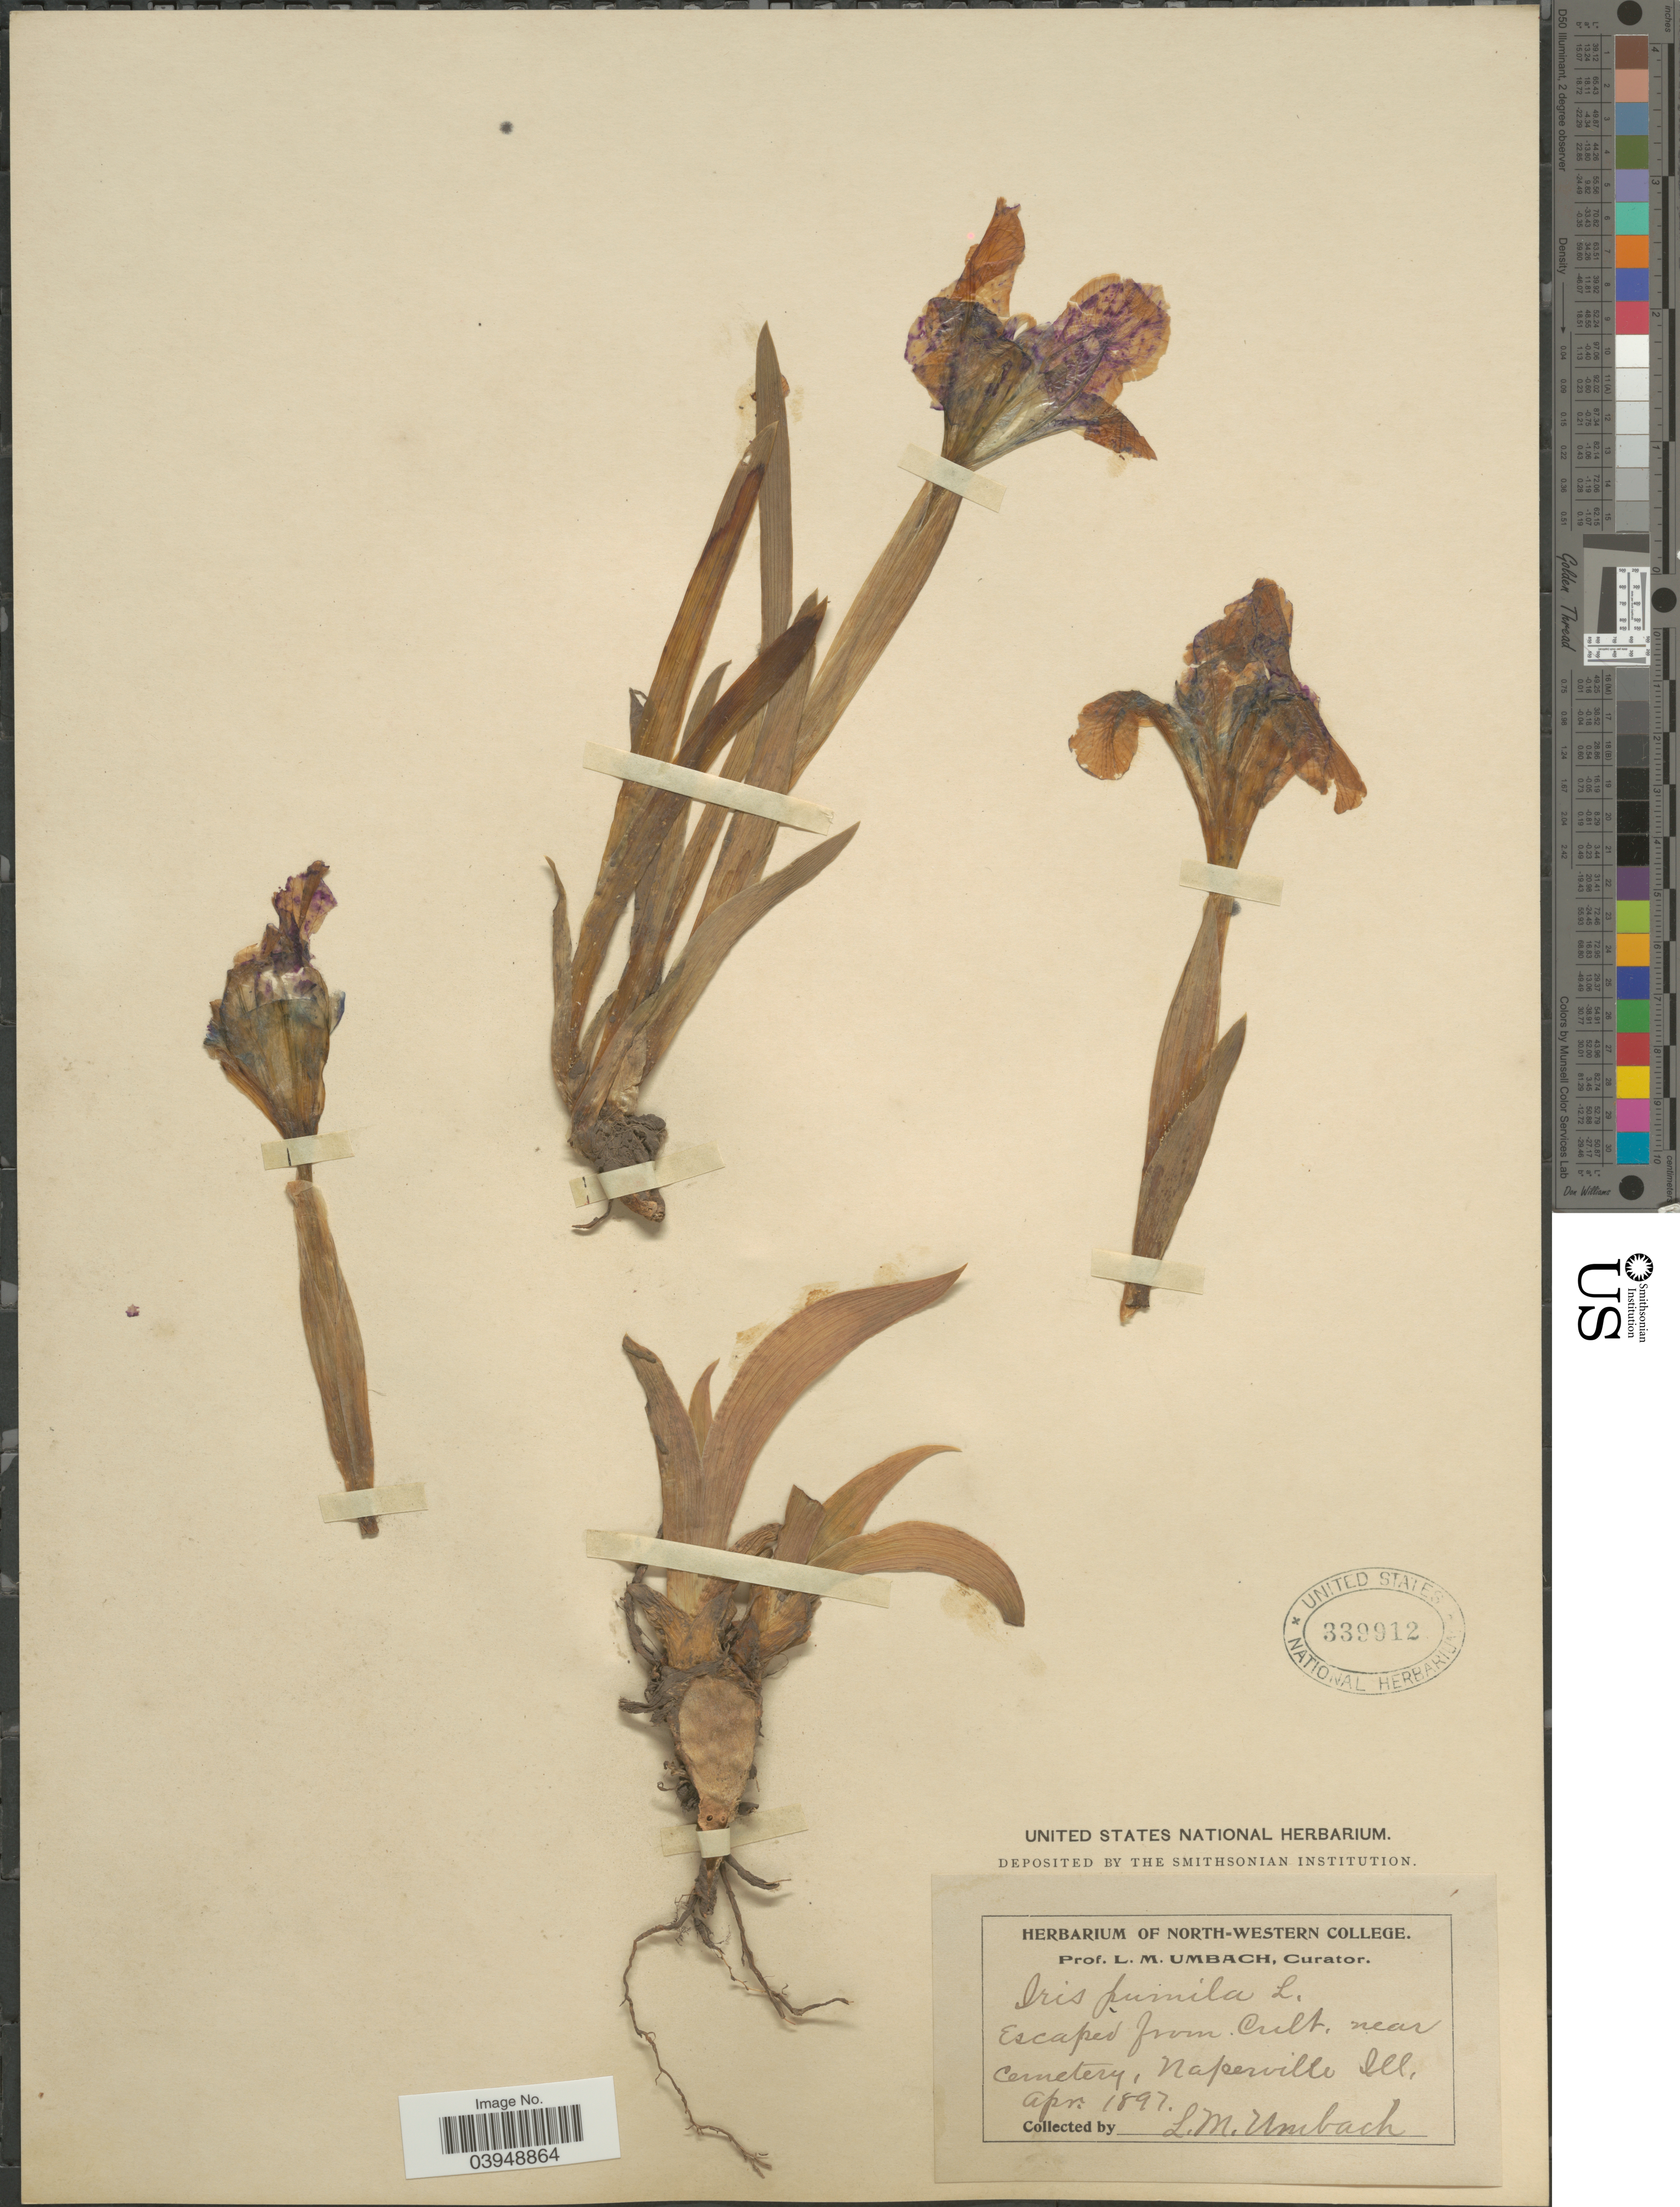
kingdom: Plantae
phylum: Tracheophyta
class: Liliopsida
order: Asparagales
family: Iridaceae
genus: Iris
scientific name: Iris pumila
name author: L.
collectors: L. M. Umbach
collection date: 1897-04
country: United States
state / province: Illinois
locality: Near Cemetery, Naperville.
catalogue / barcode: US 339912